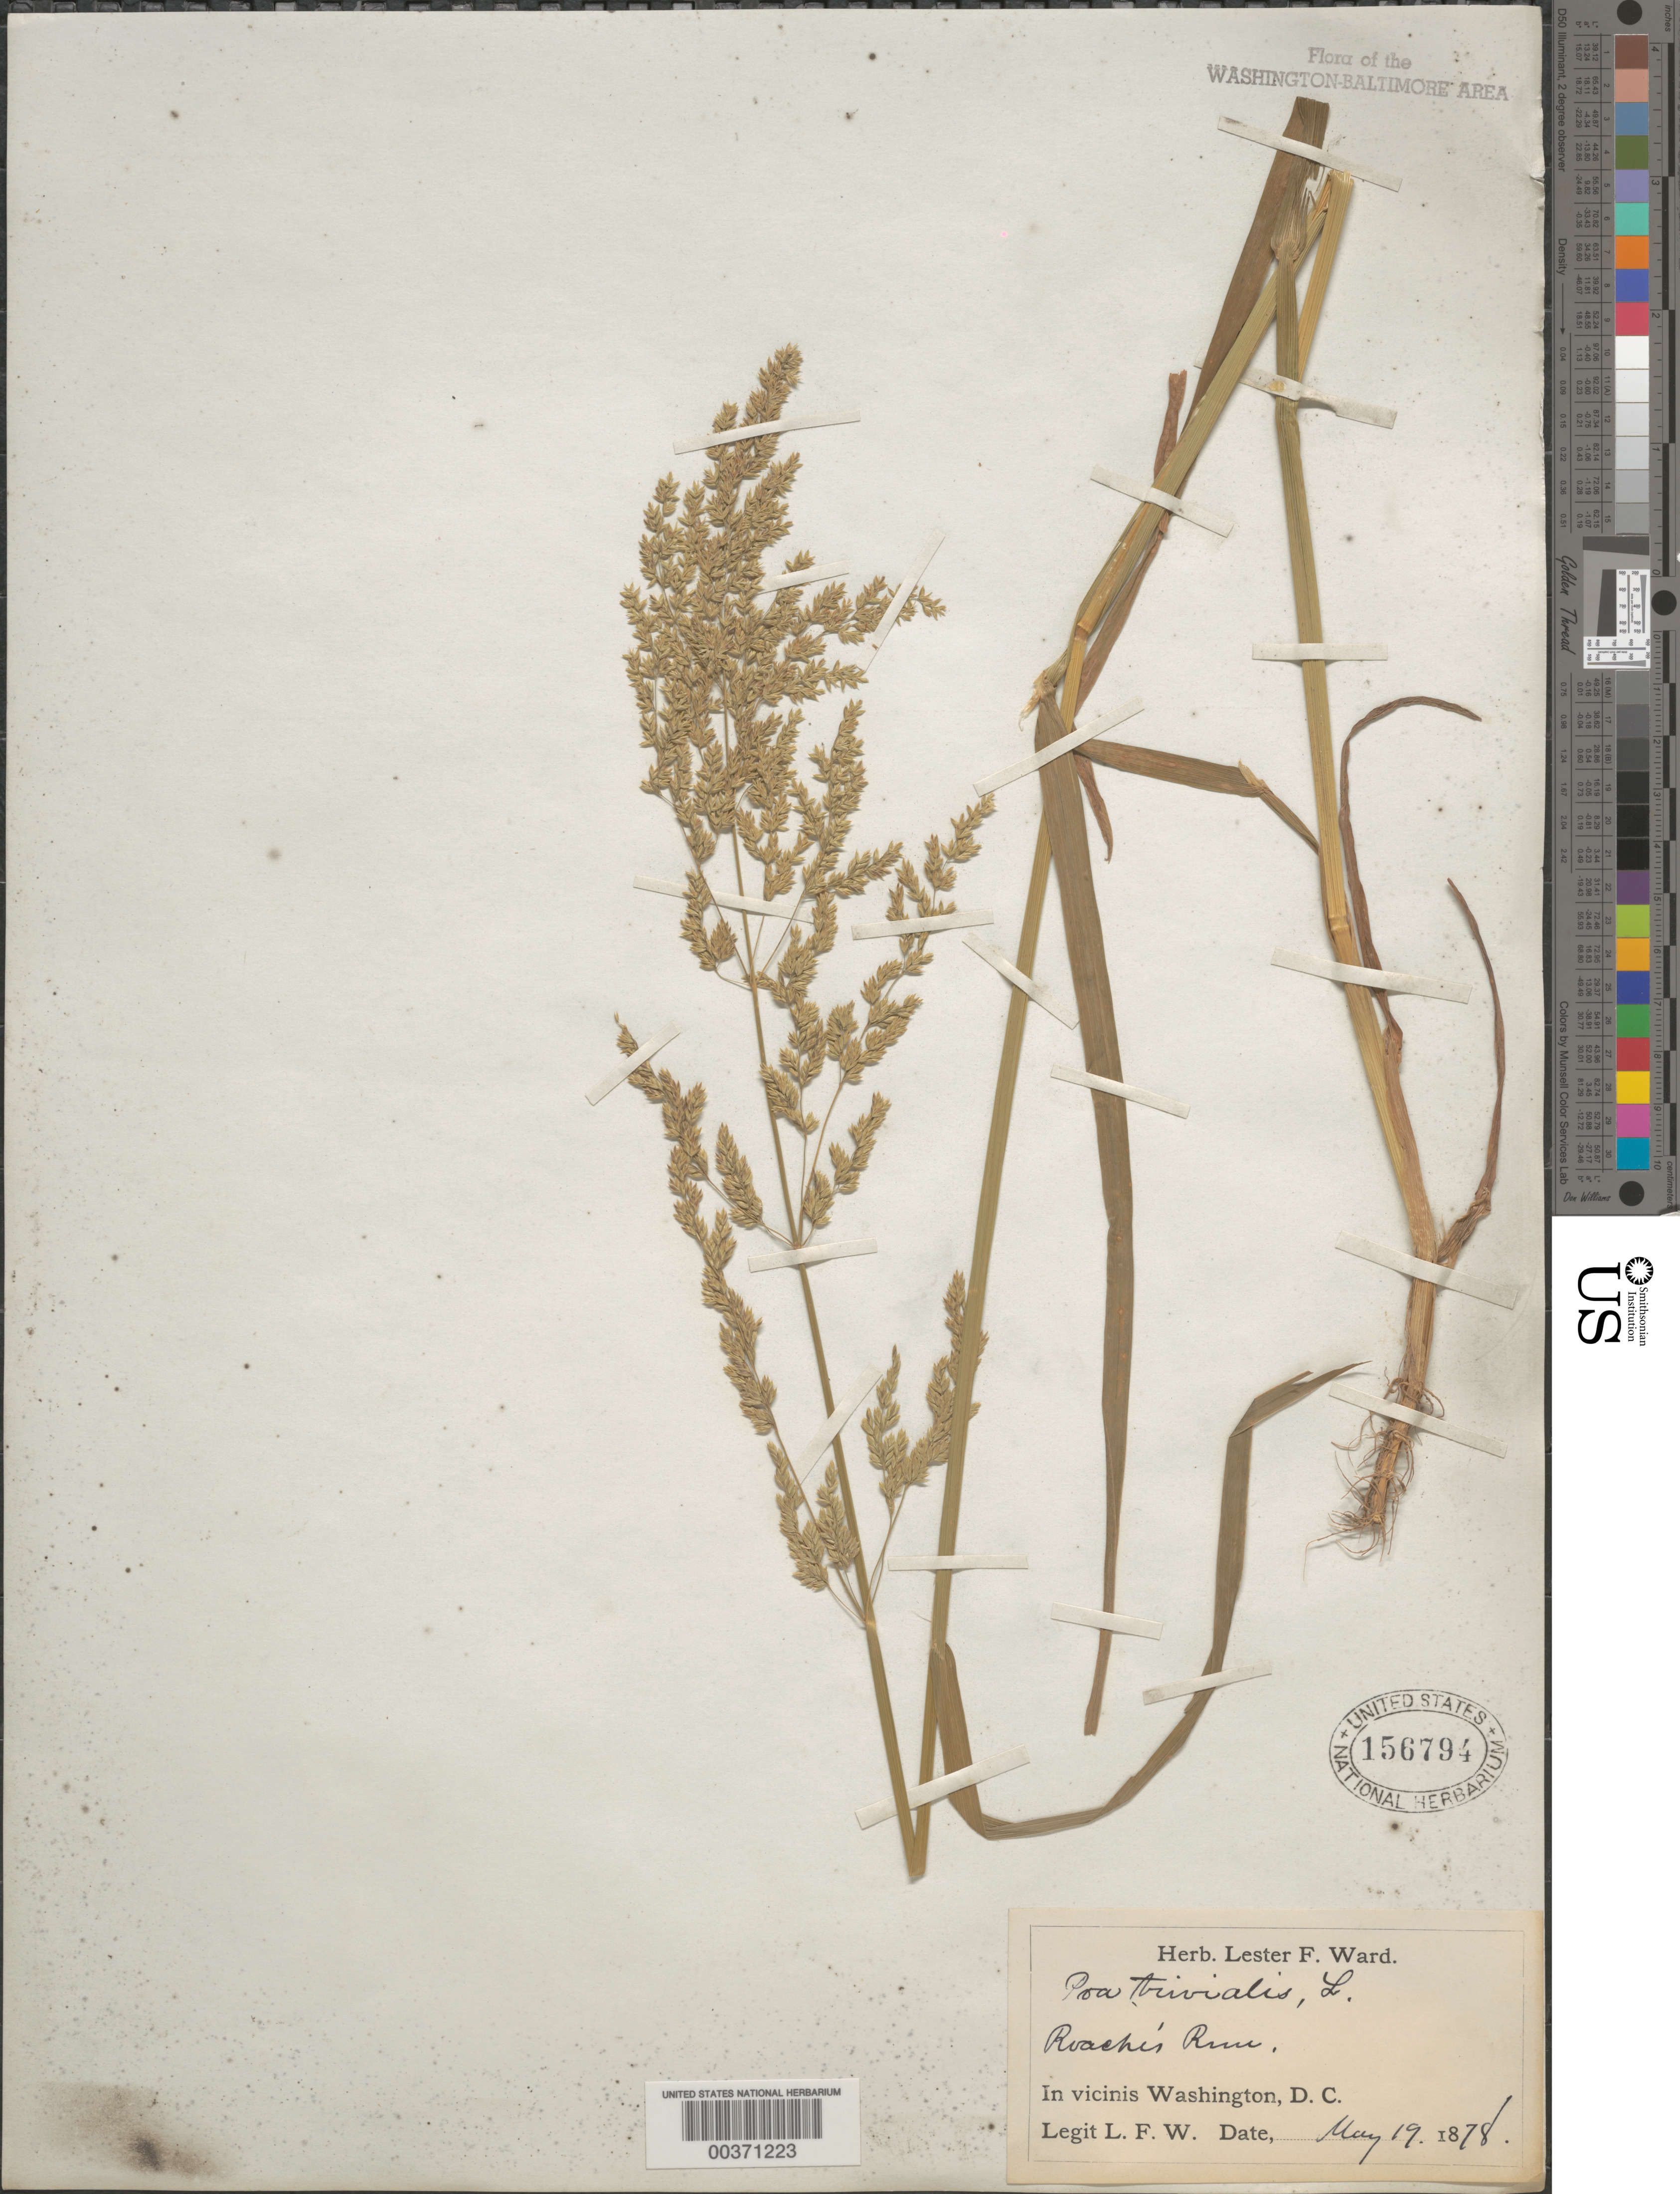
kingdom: Plantae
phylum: Tracheophyta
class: Liliopsida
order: Poales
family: Poaceae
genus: Poa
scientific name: Poa trivialis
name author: L.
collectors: L. F. Ward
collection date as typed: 19 May 1878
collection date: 1878-05-19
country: United States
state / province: Virginia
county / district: Arlington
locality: Roaches Run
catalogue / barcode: US 156794